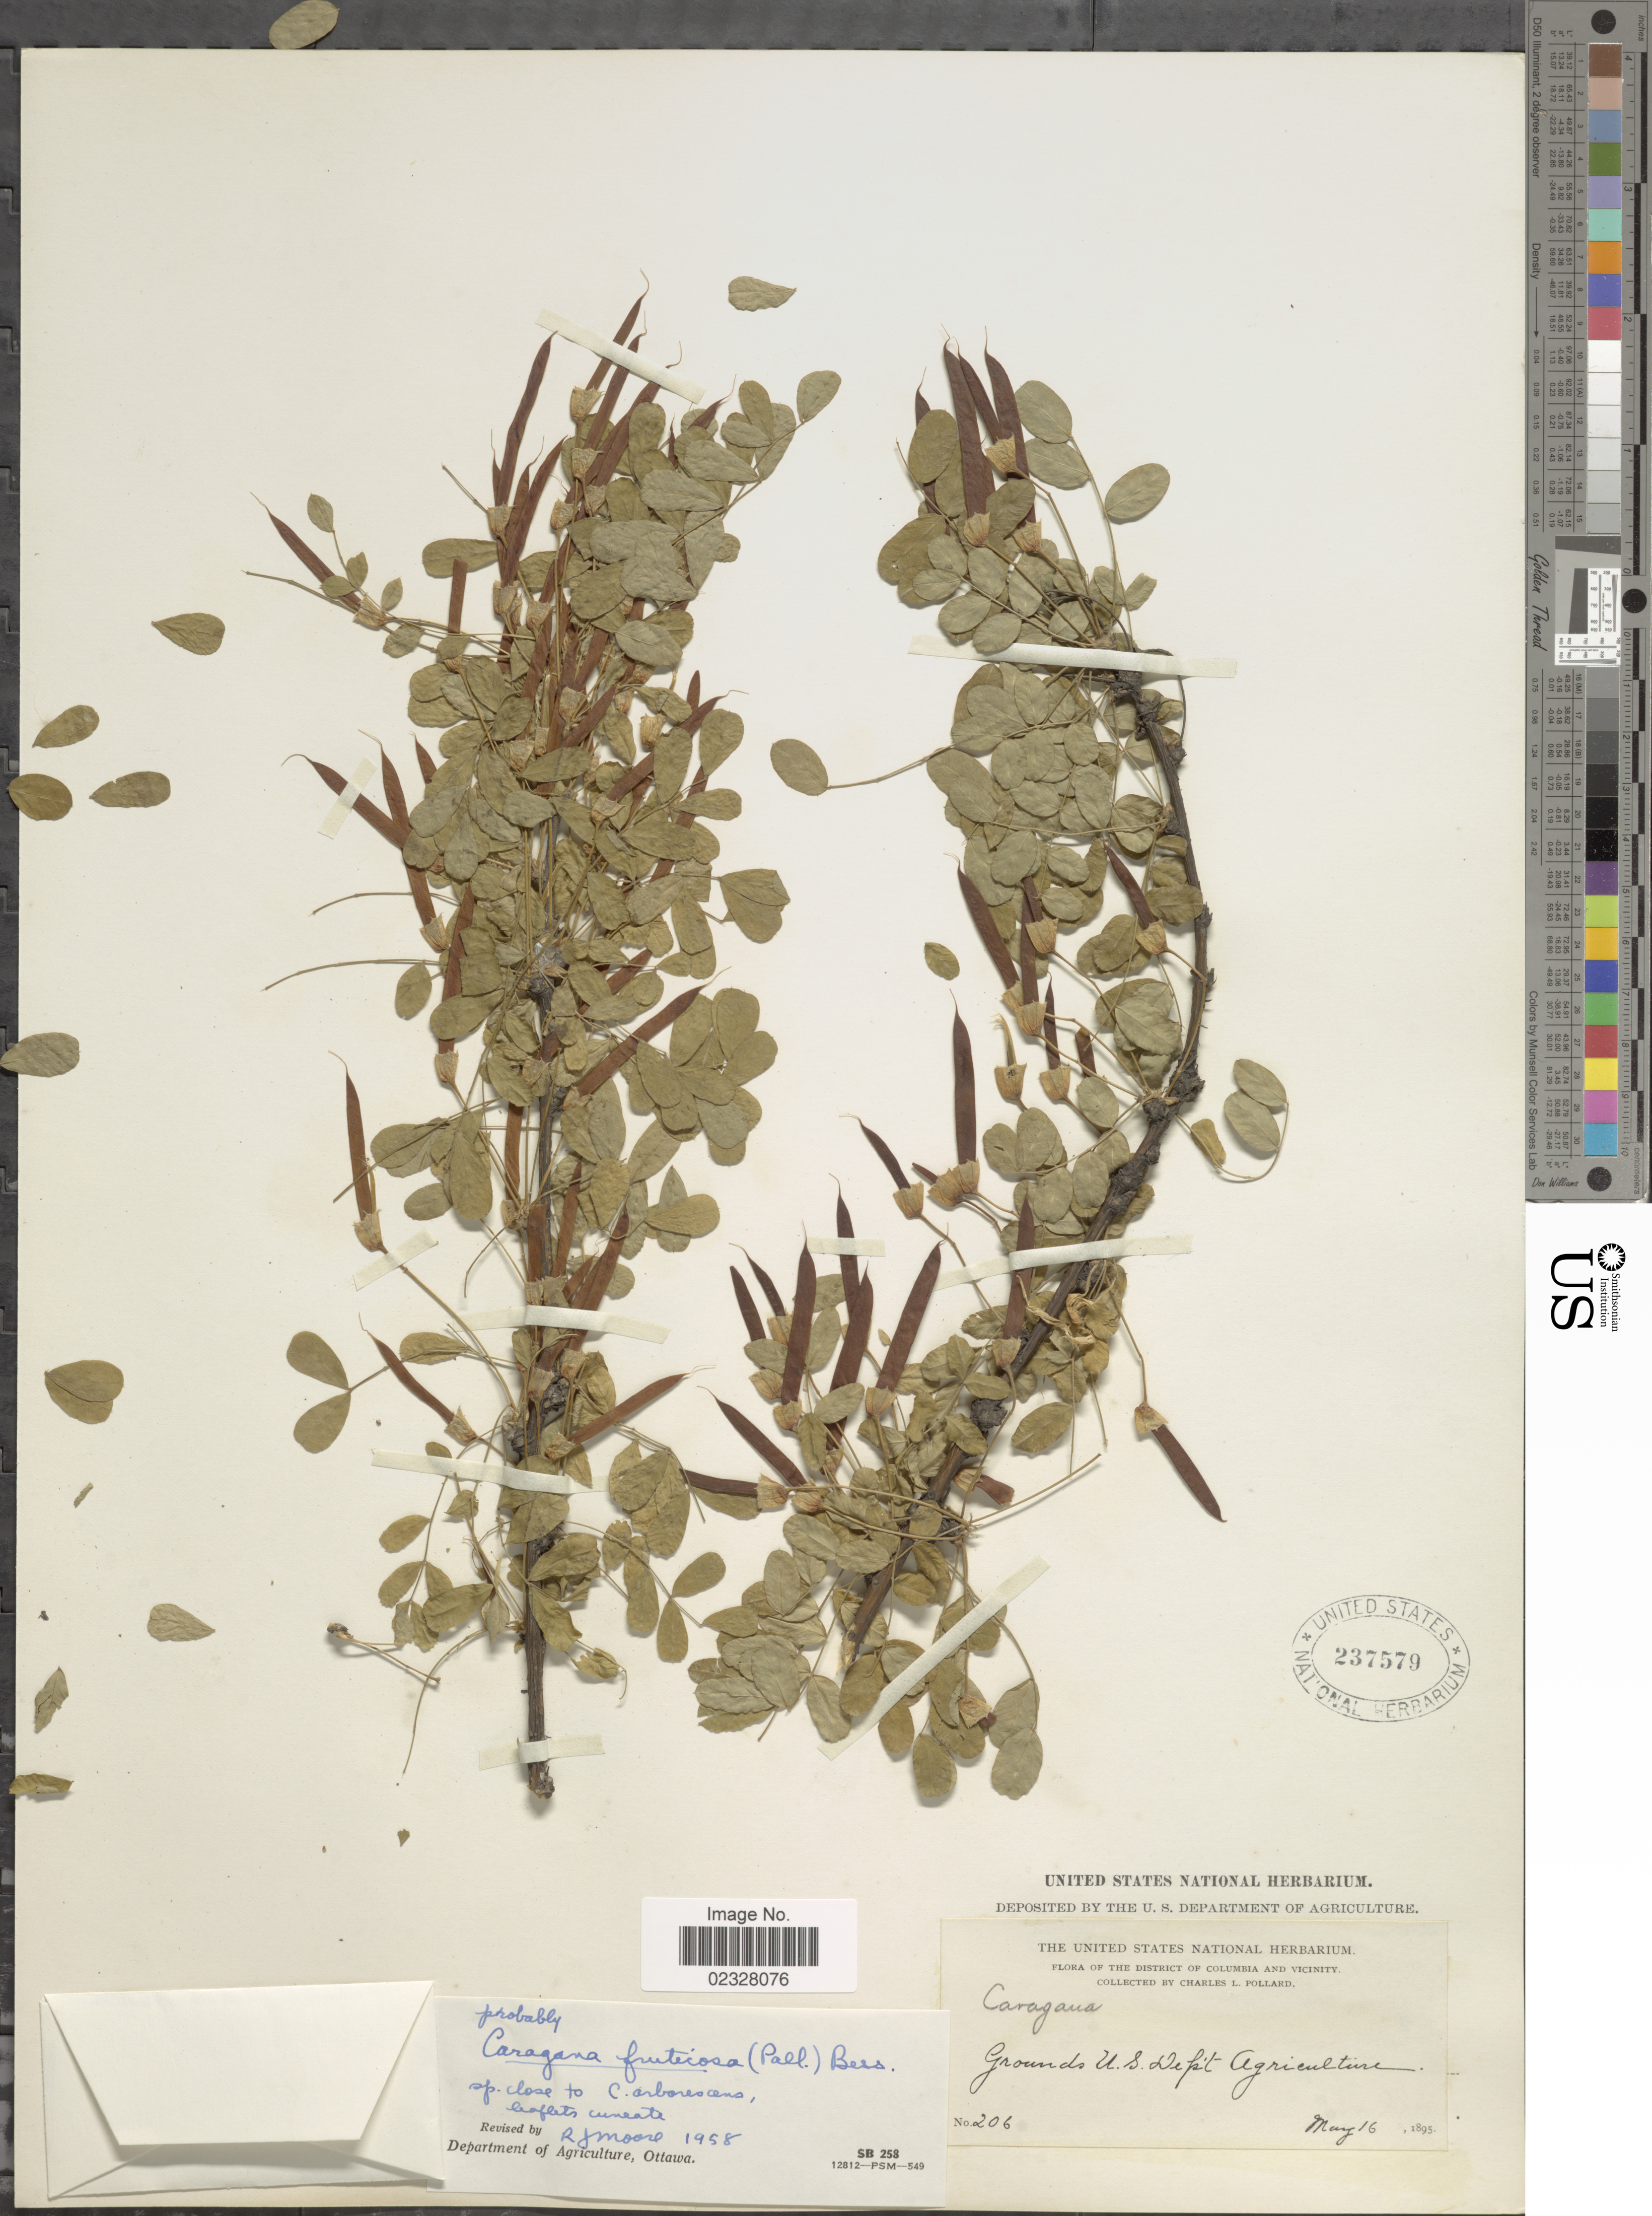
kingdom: Plantae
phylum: Tracheophyta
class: Magnoliopsida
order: Fabales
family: Fabaceae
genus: Caragana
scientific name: Caragana fruticosa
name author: (Pall.) Besser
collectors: C. L. Pollard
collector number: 206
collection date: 1895-05-16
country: United States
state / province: District of Columbia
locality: District of Colombia and vicinity. Grounds U.S. Dept Agriculture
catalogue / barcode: US 237579